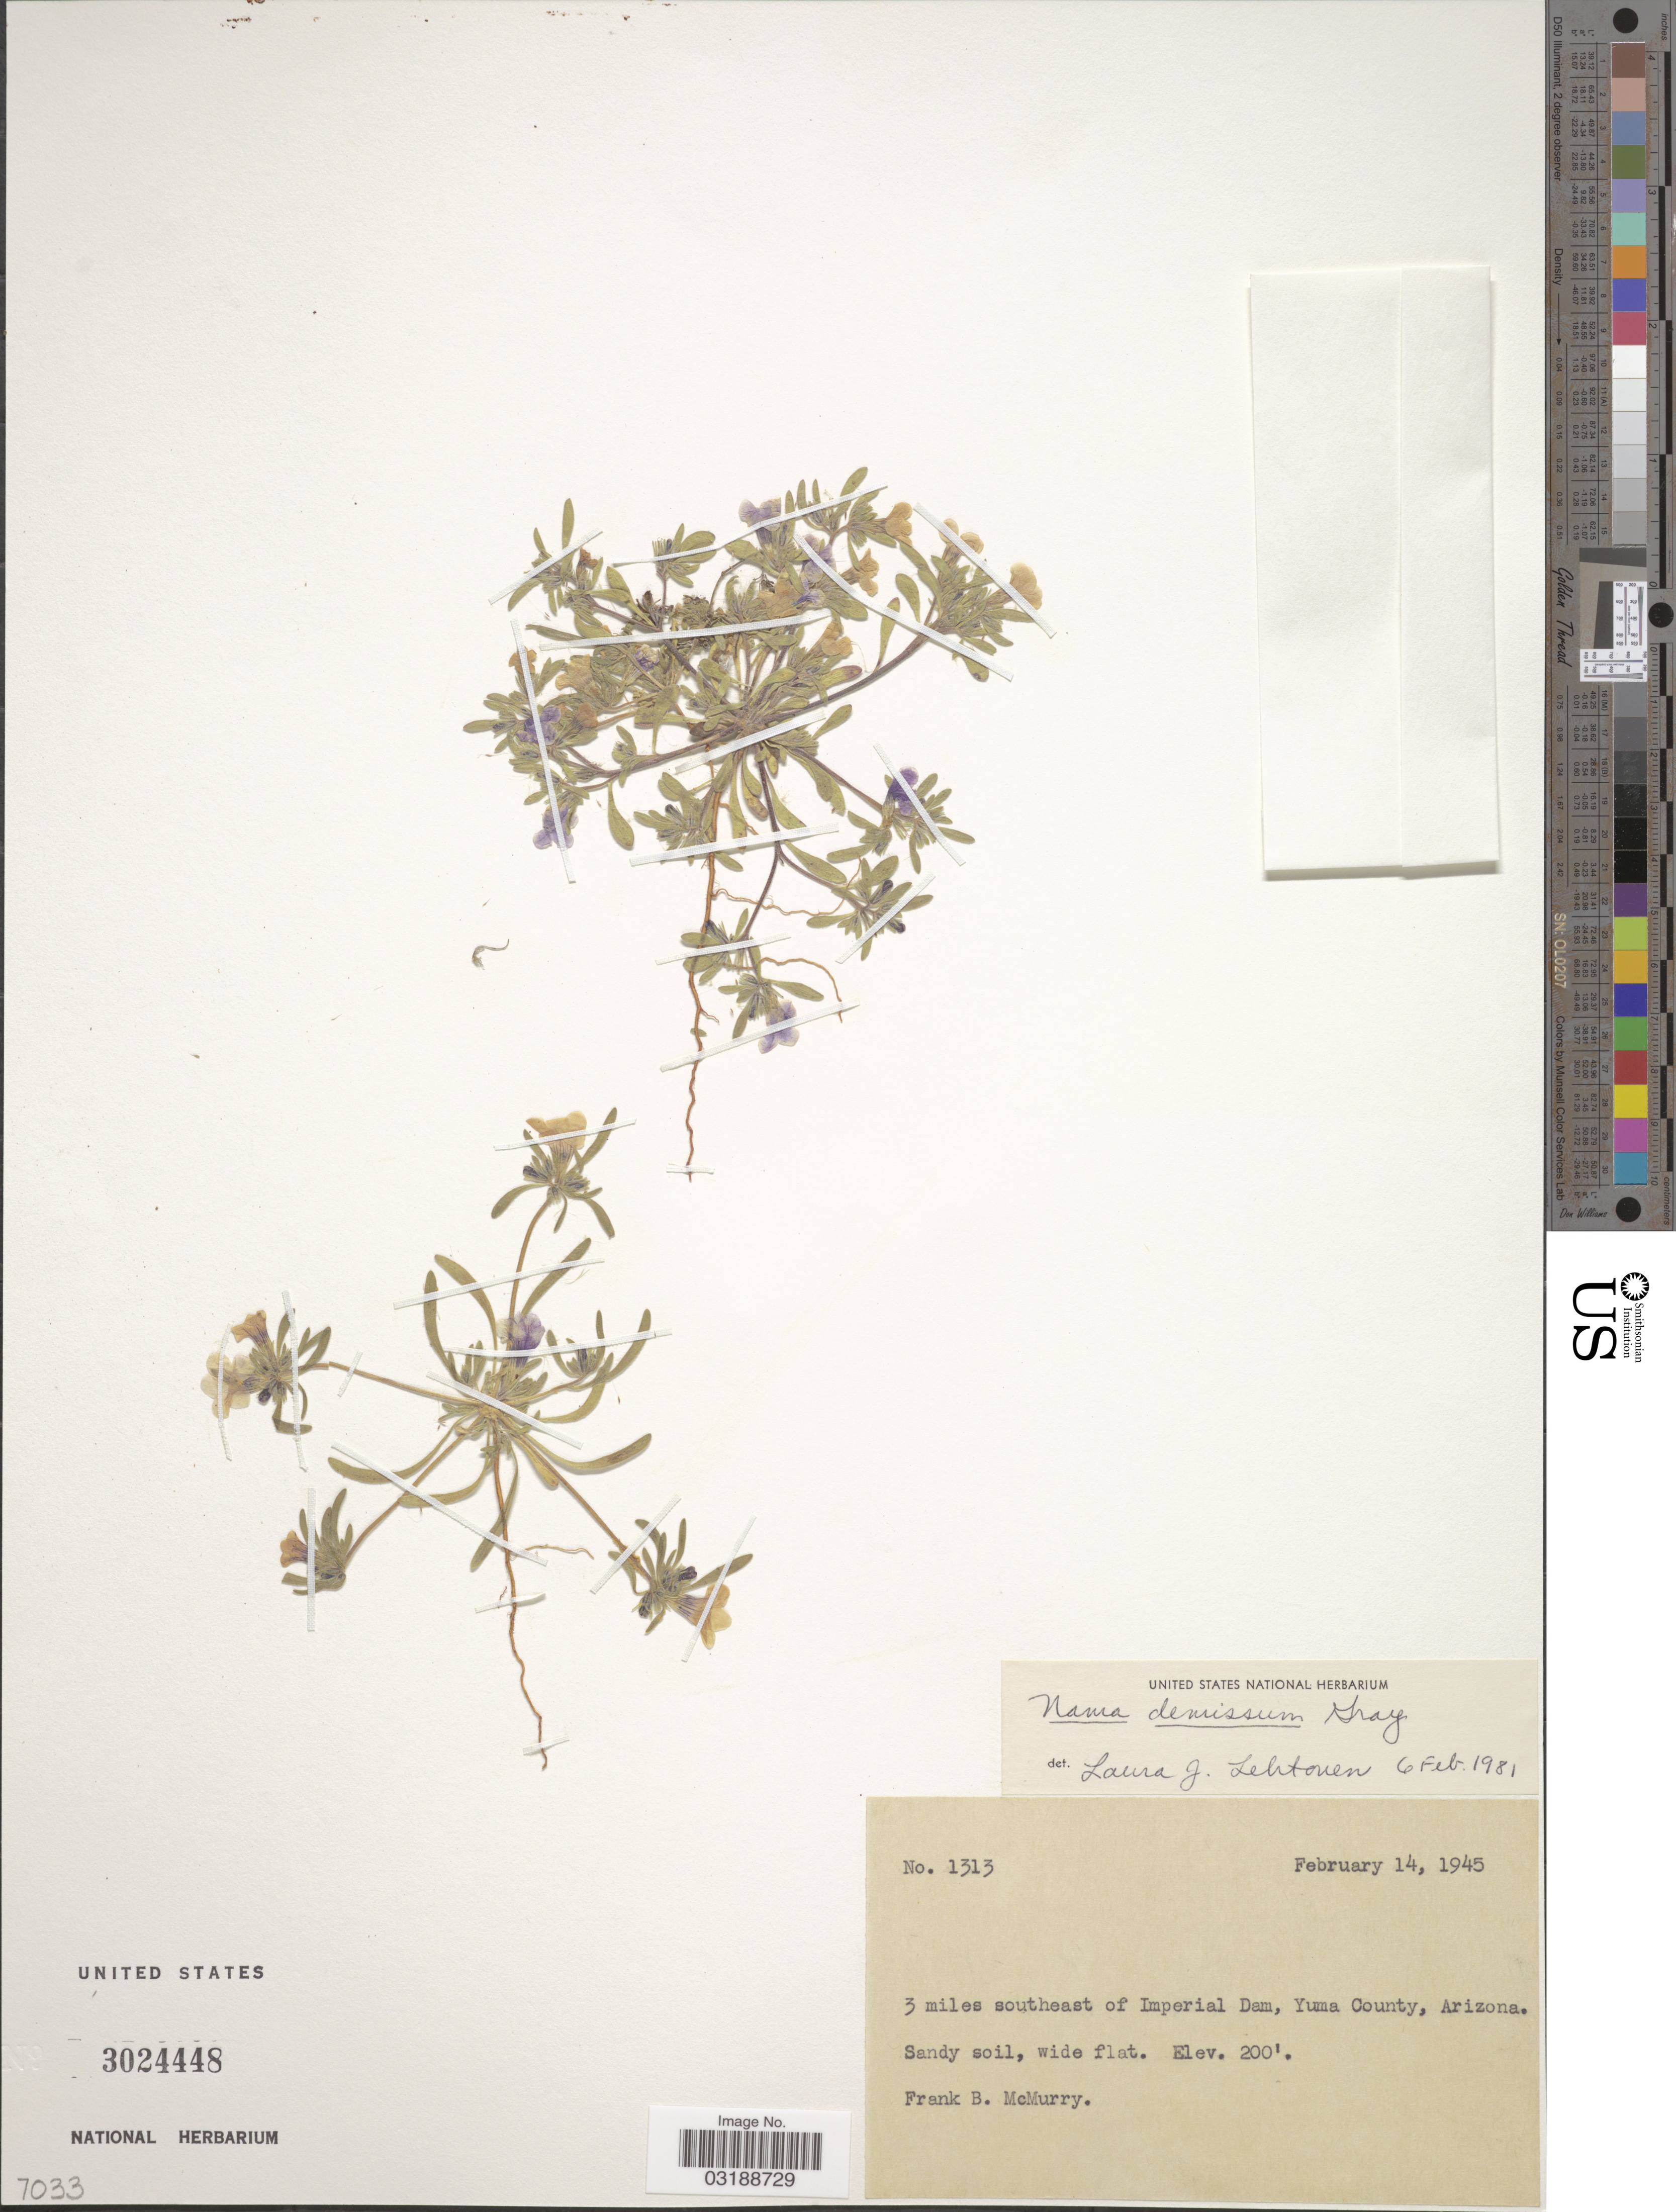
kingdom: Plantae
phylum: Tracheophyta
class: Magnoliopsida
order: Boraginales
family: Namaceae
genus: Nama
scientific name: Nama sp.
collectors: F. B. McMurry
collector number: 1313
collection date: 1945-02-14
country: United States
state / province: Arizona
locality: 3 miles southeast of Imperial Dam, Yuma County.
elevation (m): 61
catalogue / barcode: US 3024448